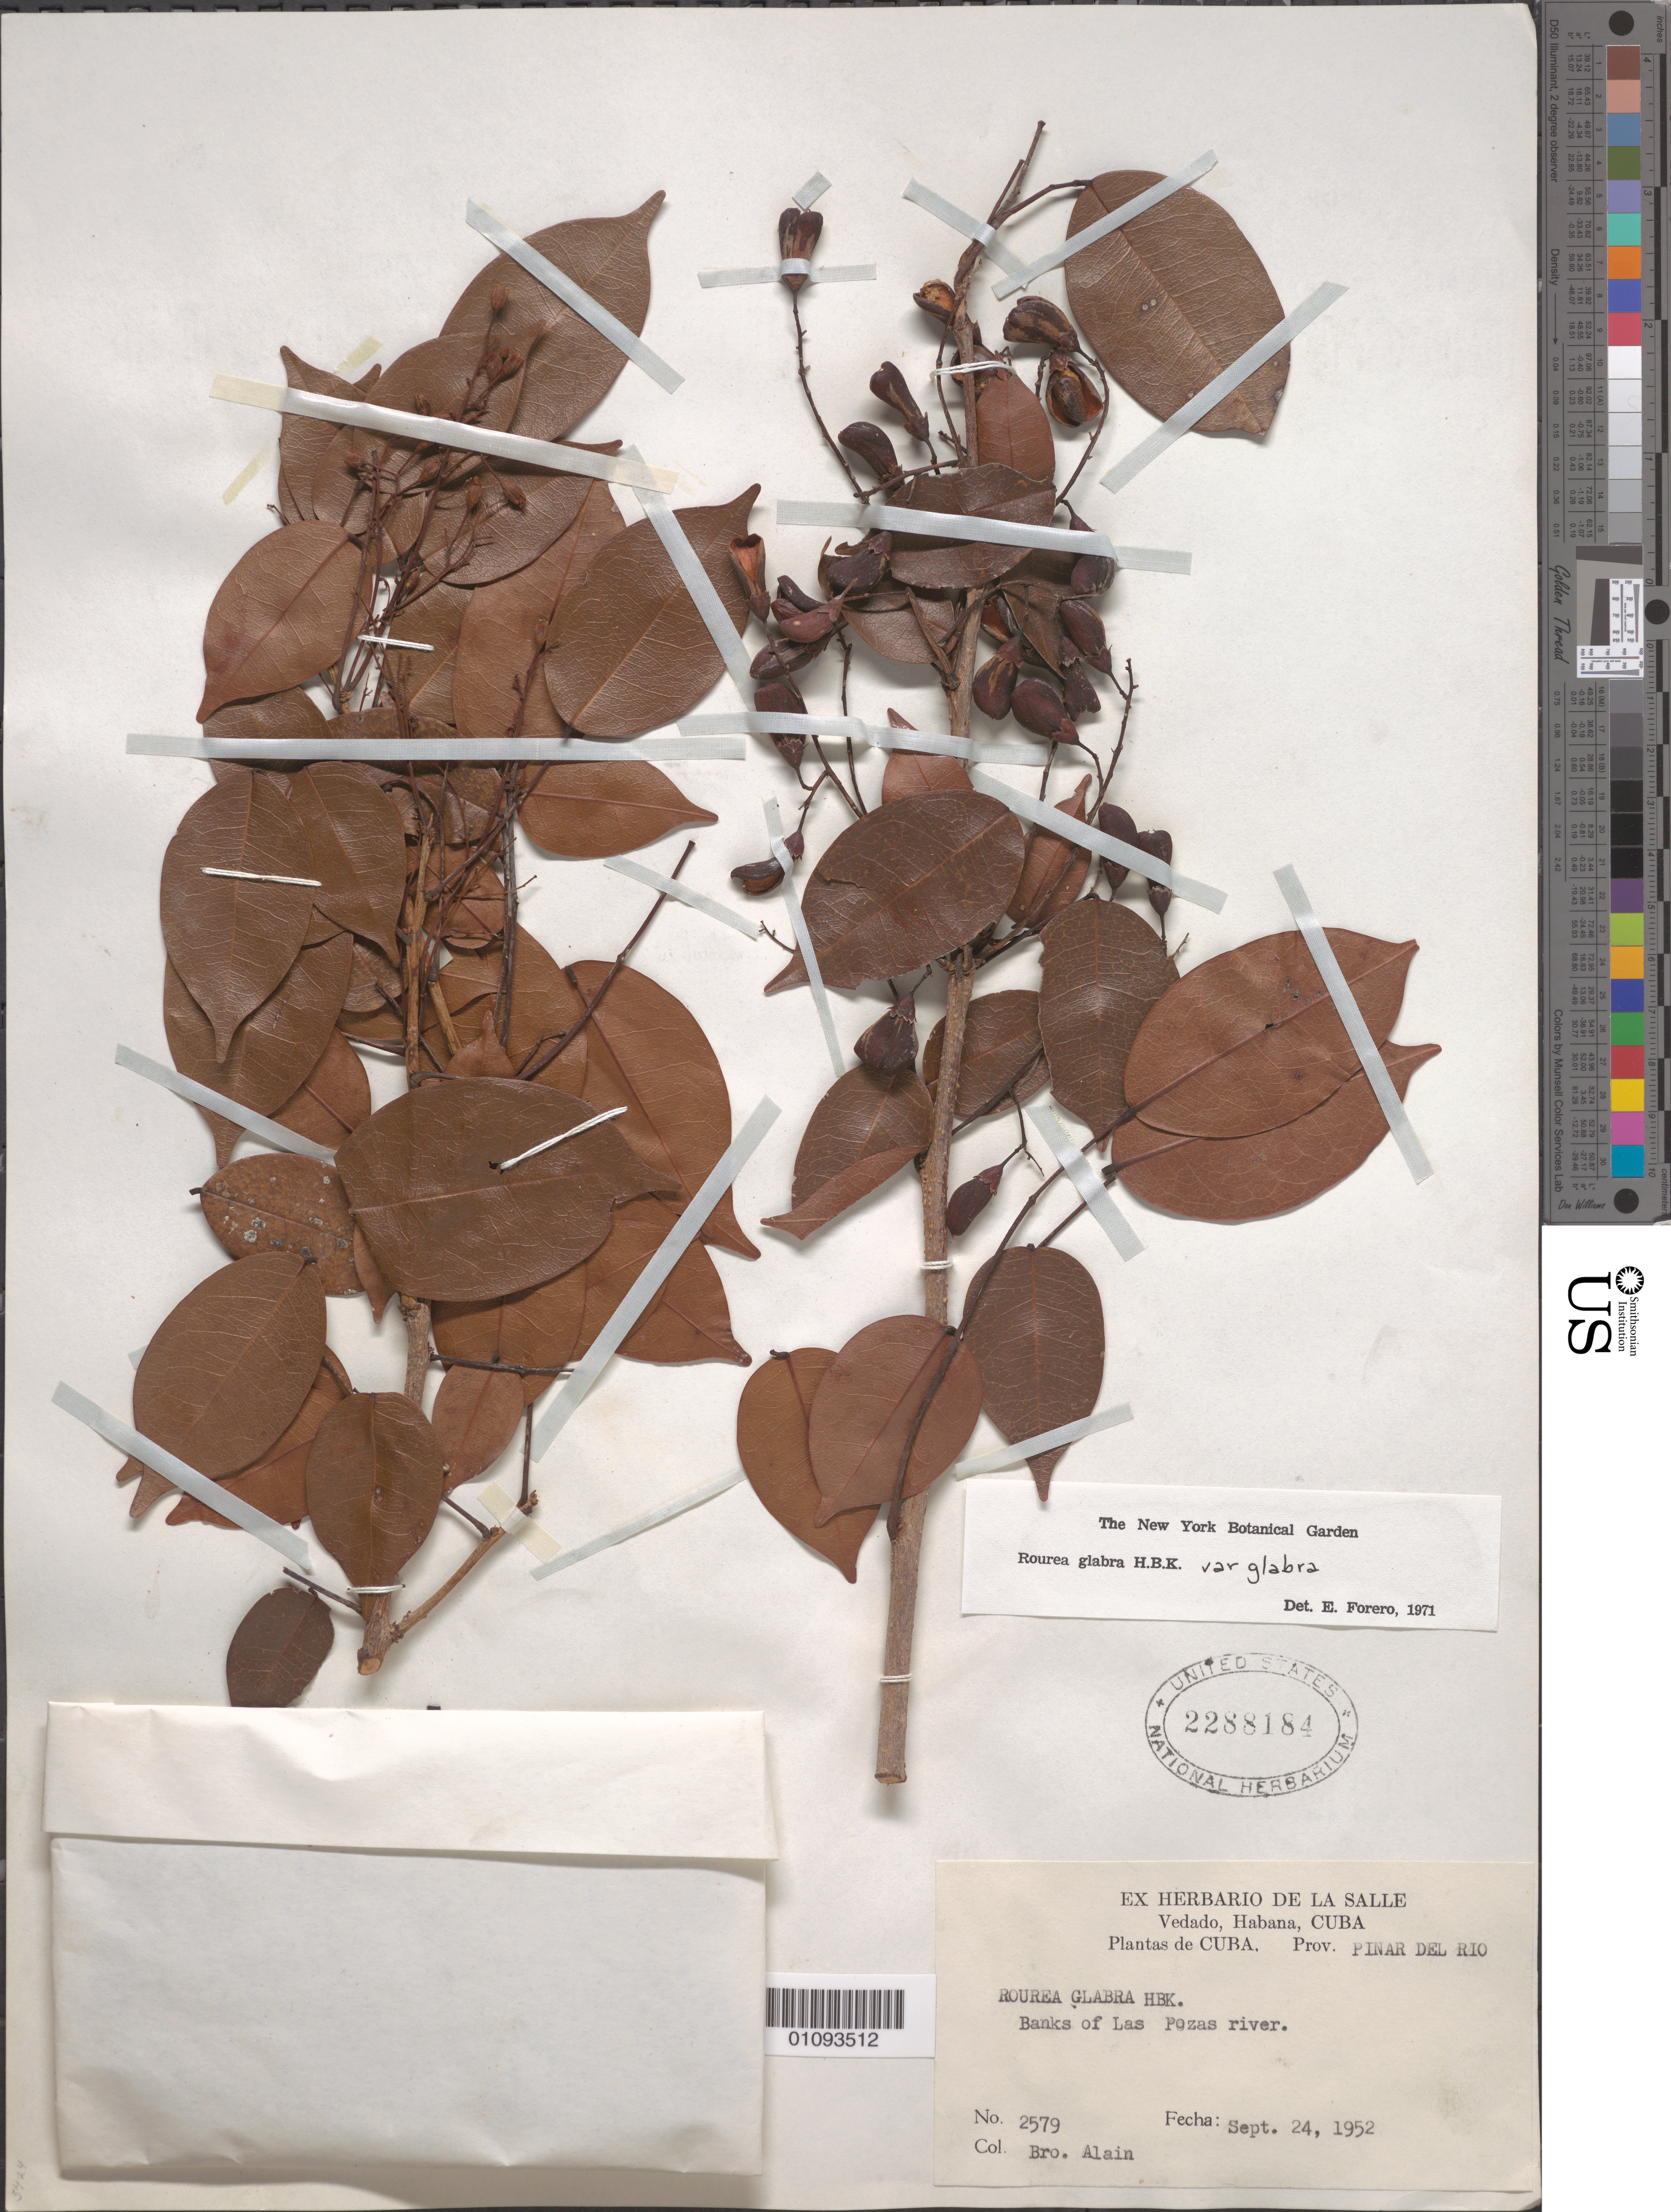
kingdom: Plantae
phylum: Tracheophyta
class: Magnoliopsida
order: Oxalidales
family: Connaraceae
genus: Rourea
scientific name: Rourea glabra var. glabra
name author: Kunth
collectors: A. H. Liogier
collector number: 2579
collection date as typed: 24 Sep 1952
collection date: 1952-09-24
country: Cuba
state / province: Pinar del Rio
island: Cuba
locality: Bank of las Pozas river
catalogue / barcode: US 2288184